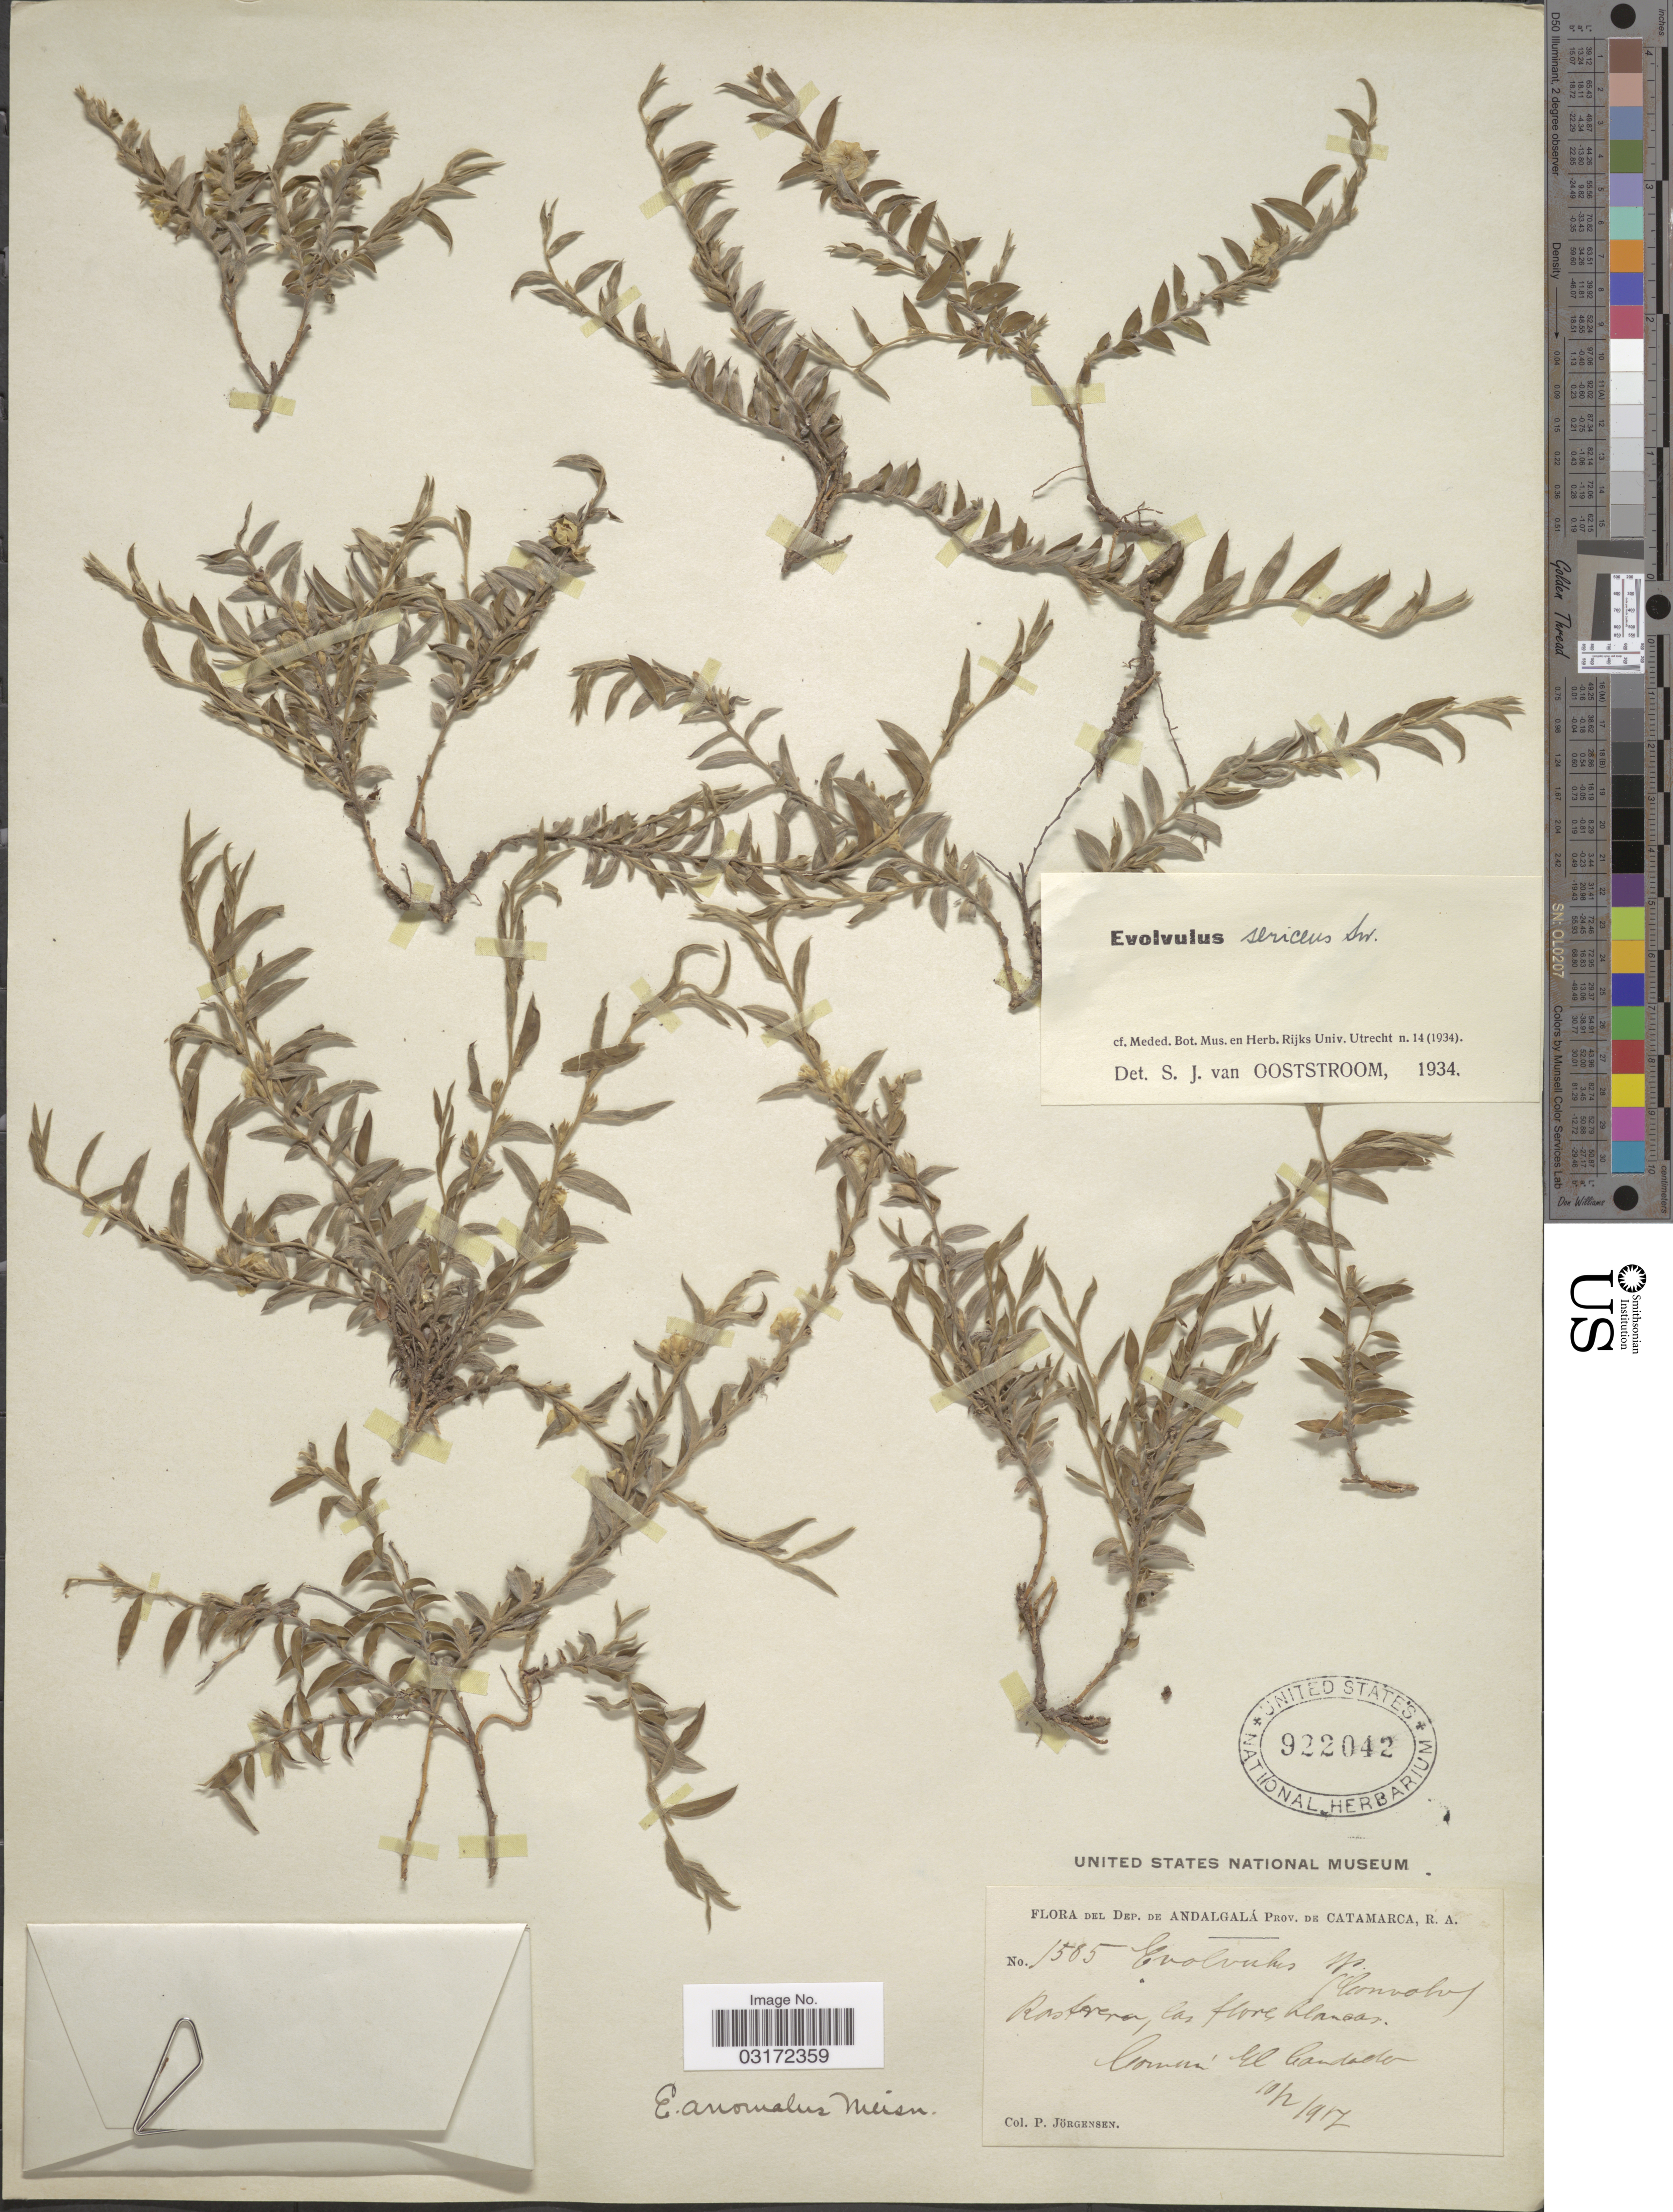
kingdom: Plantae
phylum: Tracheophyta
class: Magnoliopsida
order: Solanales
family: Convolvulaceae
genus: Evolvulus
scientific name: Evolvulus sericeus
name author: Sw.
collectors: P. Jörgensen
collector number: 1585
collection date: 1917-02-10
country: Argentina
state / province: Catamarca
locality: Dep. de Andalgalá. El Candado.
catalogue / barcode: US 922042